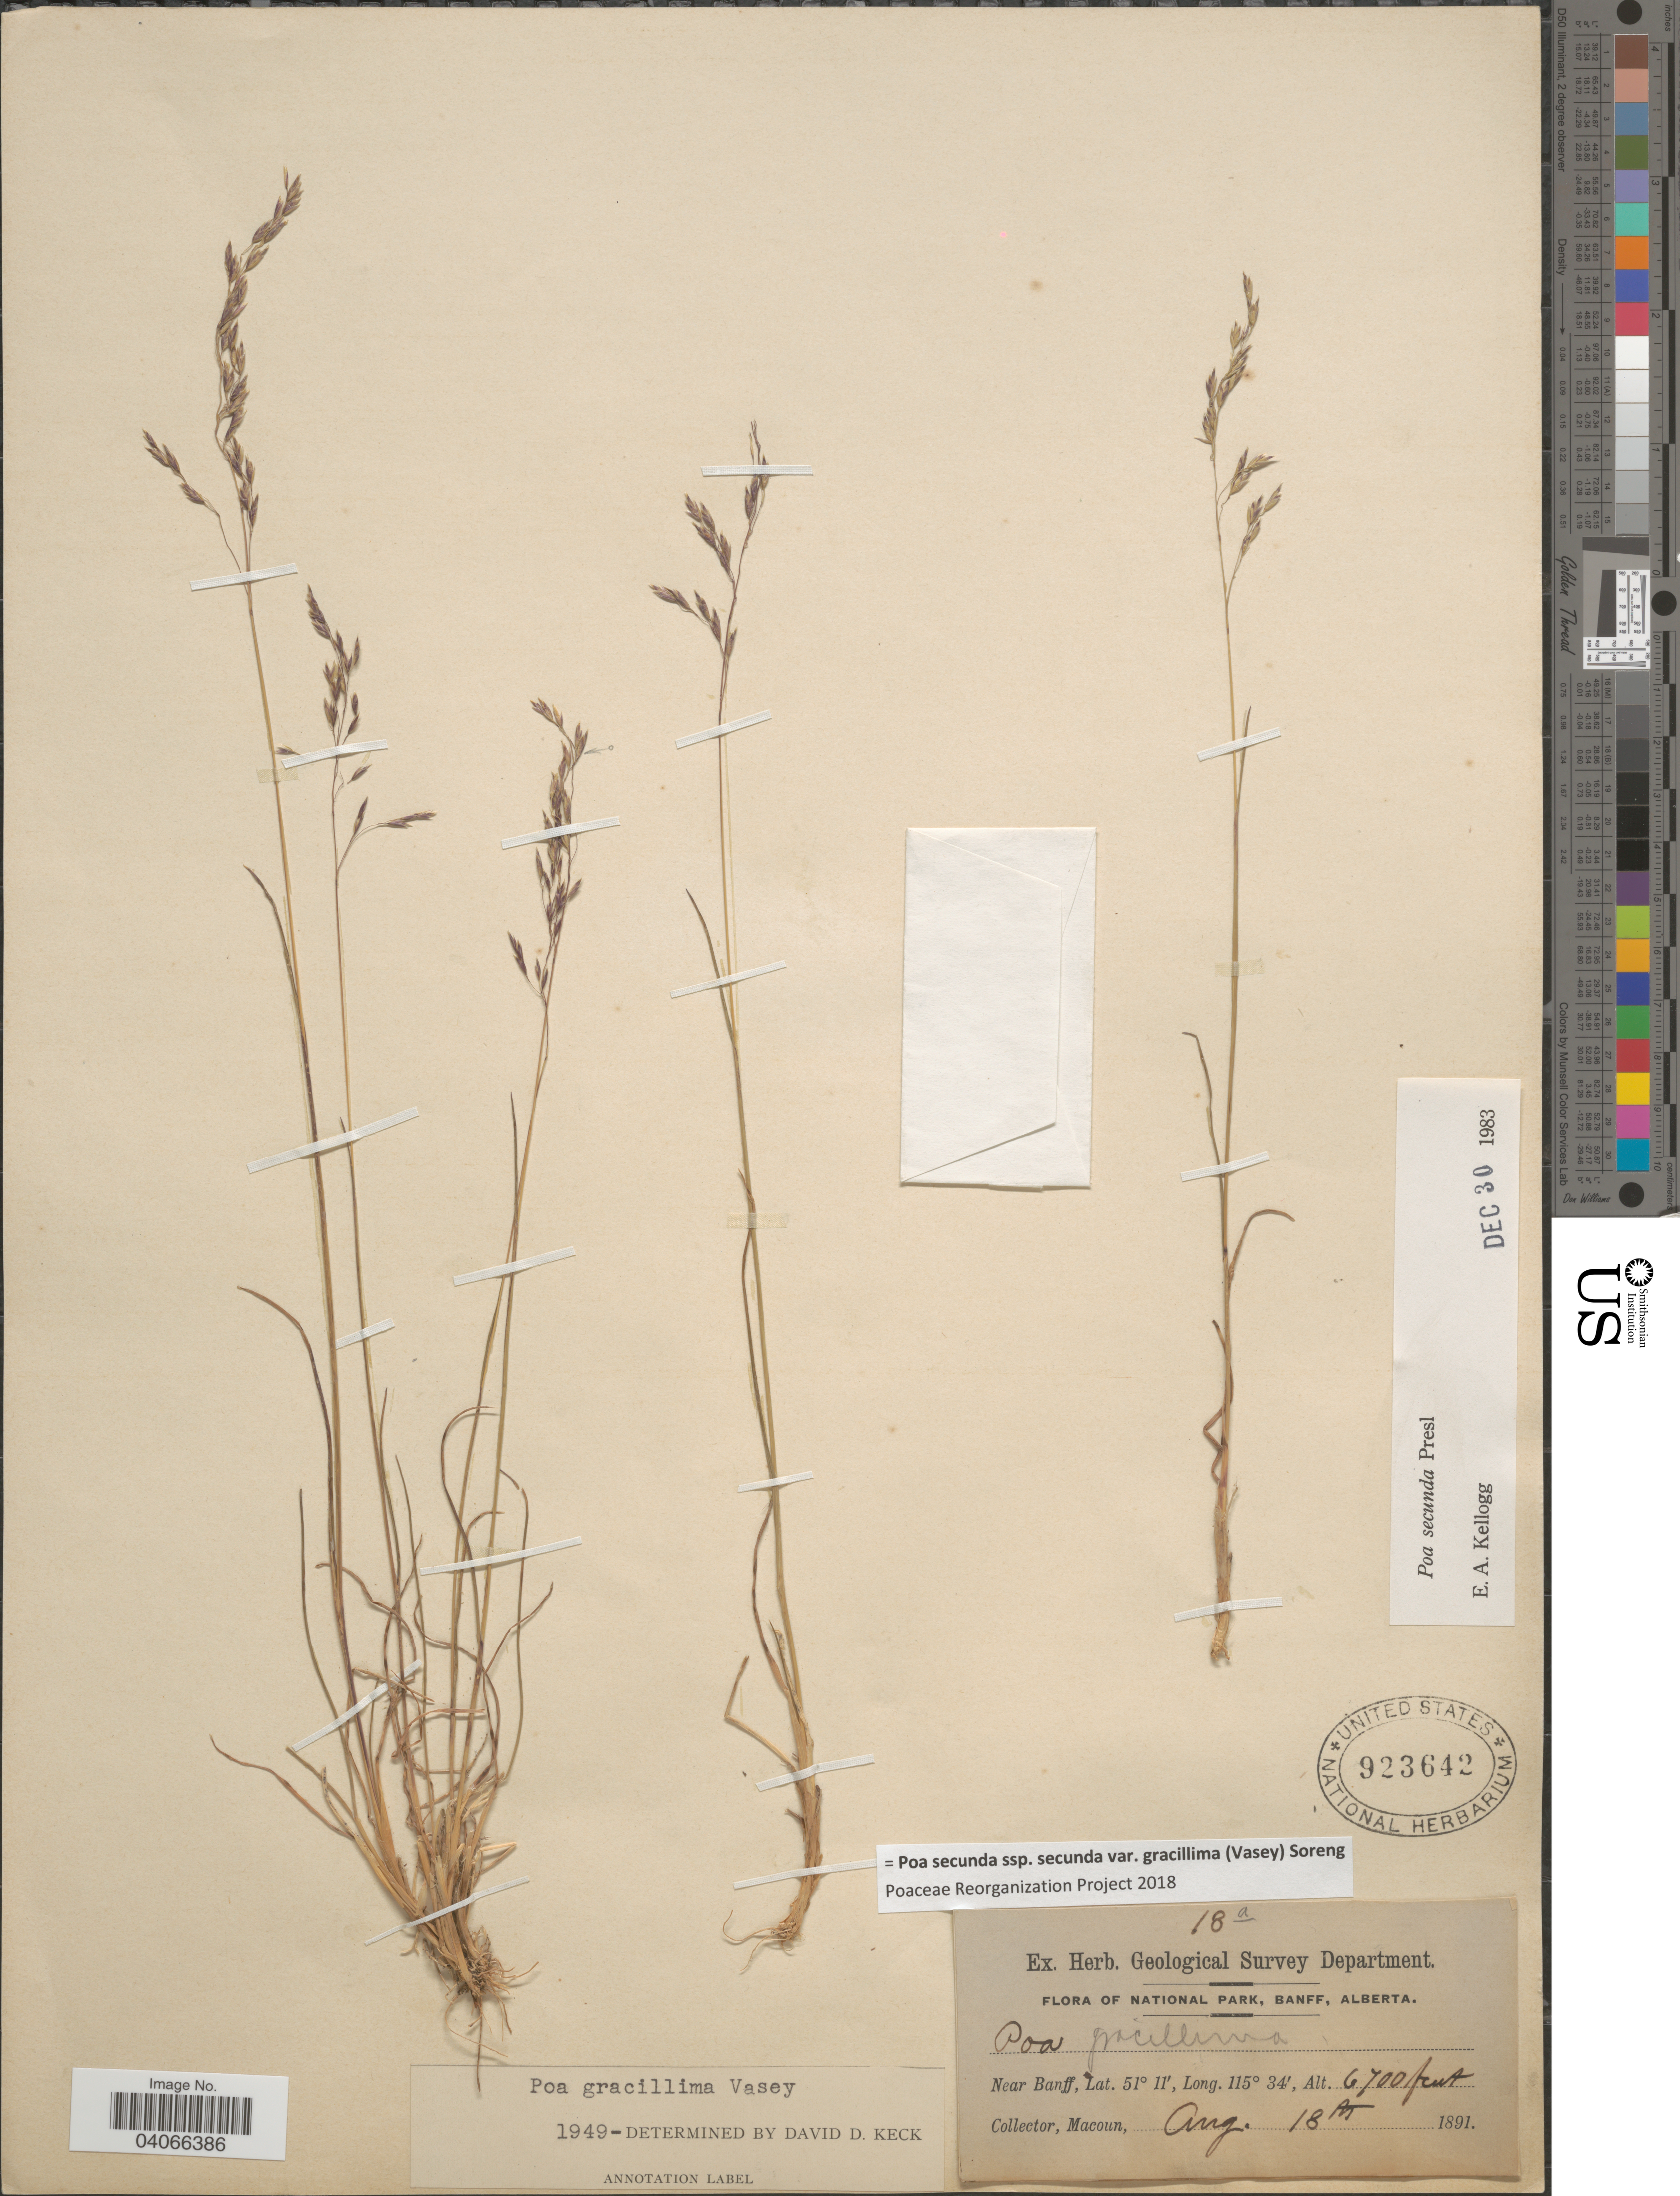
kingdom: Plantae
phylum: Tracheophyta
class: Liliopsida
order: Poales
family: Poaceae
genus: Poa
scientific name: Poa secunda subsp. secunda var. gracillima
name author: (Vasey) Soreng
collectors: -- Macoun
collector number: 18a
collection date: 1891-08-18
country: Canada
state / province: Alberta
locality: Herb. Geological Survey Department. National Park, Banff. Near Banff.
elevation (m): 2042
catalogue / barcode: US 923642